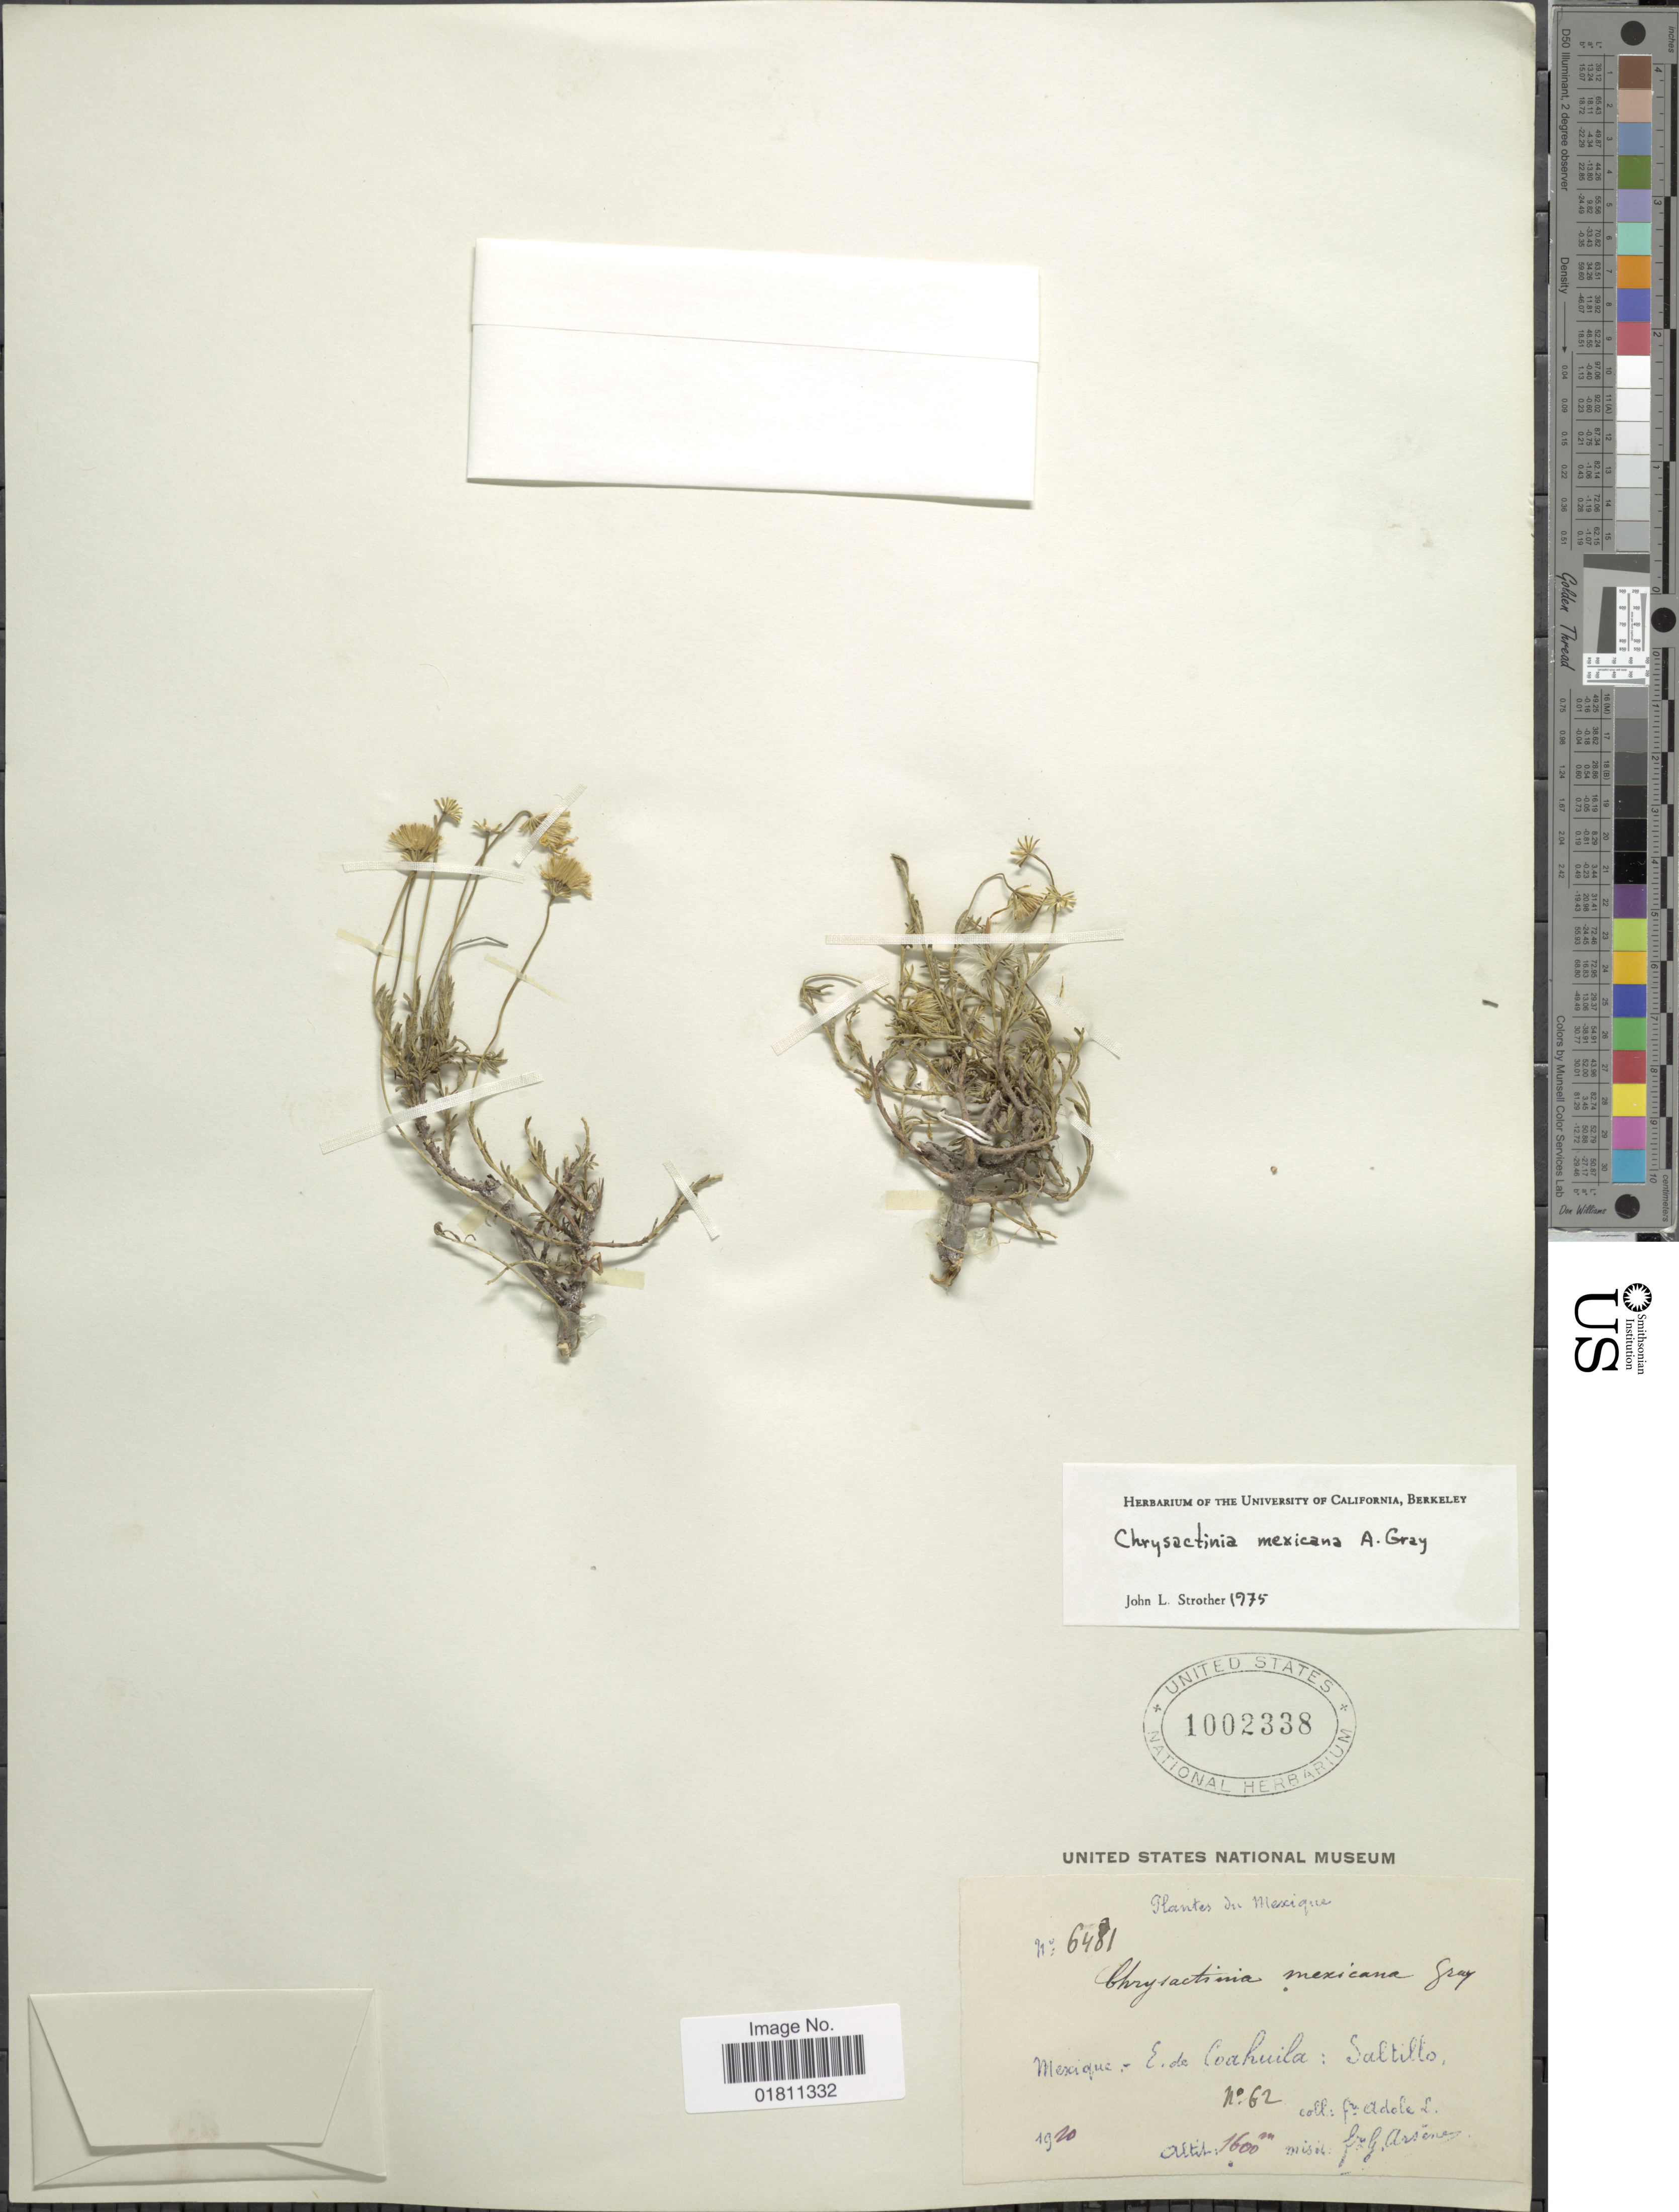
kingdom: Plantae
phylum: Tracheophyta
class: Magnoliopsida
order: Asterales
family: Asteraceae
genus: Chrysactinia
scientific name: Chrysactinia mexicana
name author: A. Gray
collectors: Bro. Adole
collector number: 6481/62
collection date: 1920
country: Mexico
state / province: Coahuila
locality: E. de Coahuila: Saltillo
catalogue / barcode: US 1002338